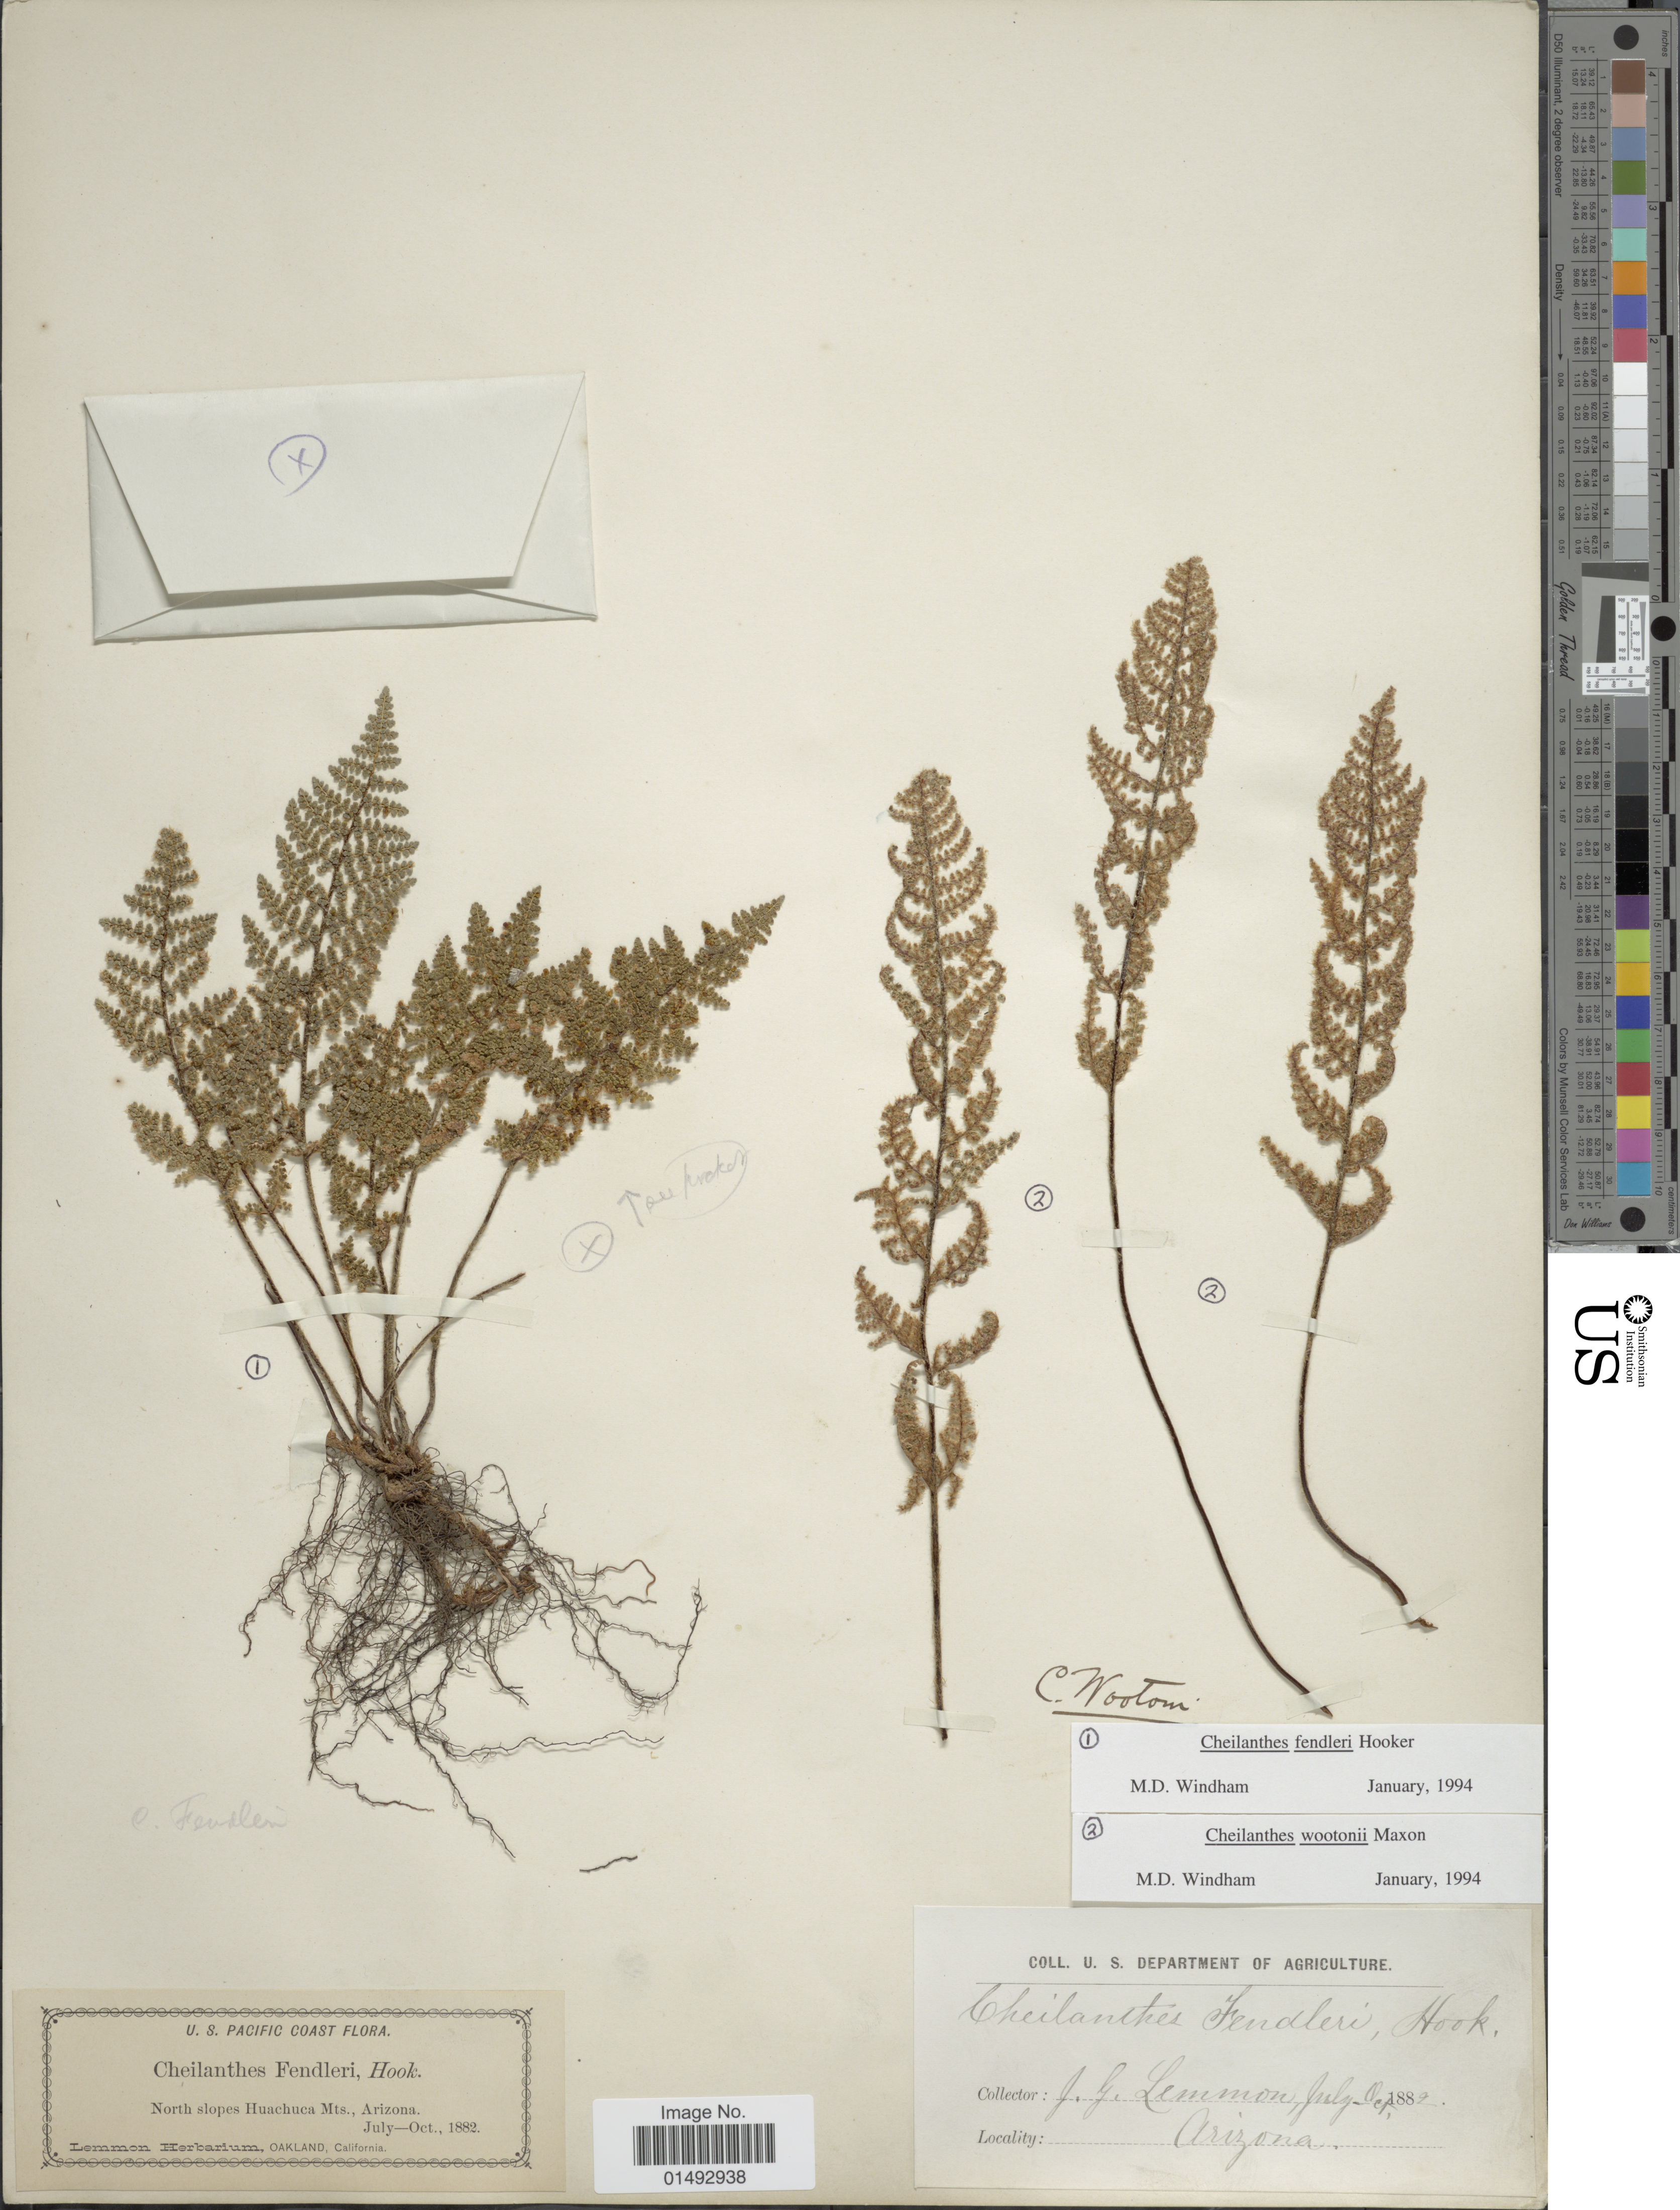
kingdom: Plantae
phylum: Tracheophyta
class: Polypodiopsida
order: Polypodiales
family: Pteridaceae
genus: Myriopteris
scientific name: Myriopteris fendleri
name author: (Hook.) E. Fourn.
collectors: J. Lemmon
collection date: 1882-07/1882-10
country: United States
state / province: Arizona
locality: U.S. Pacific Coast, North slopes Huachuca Mts